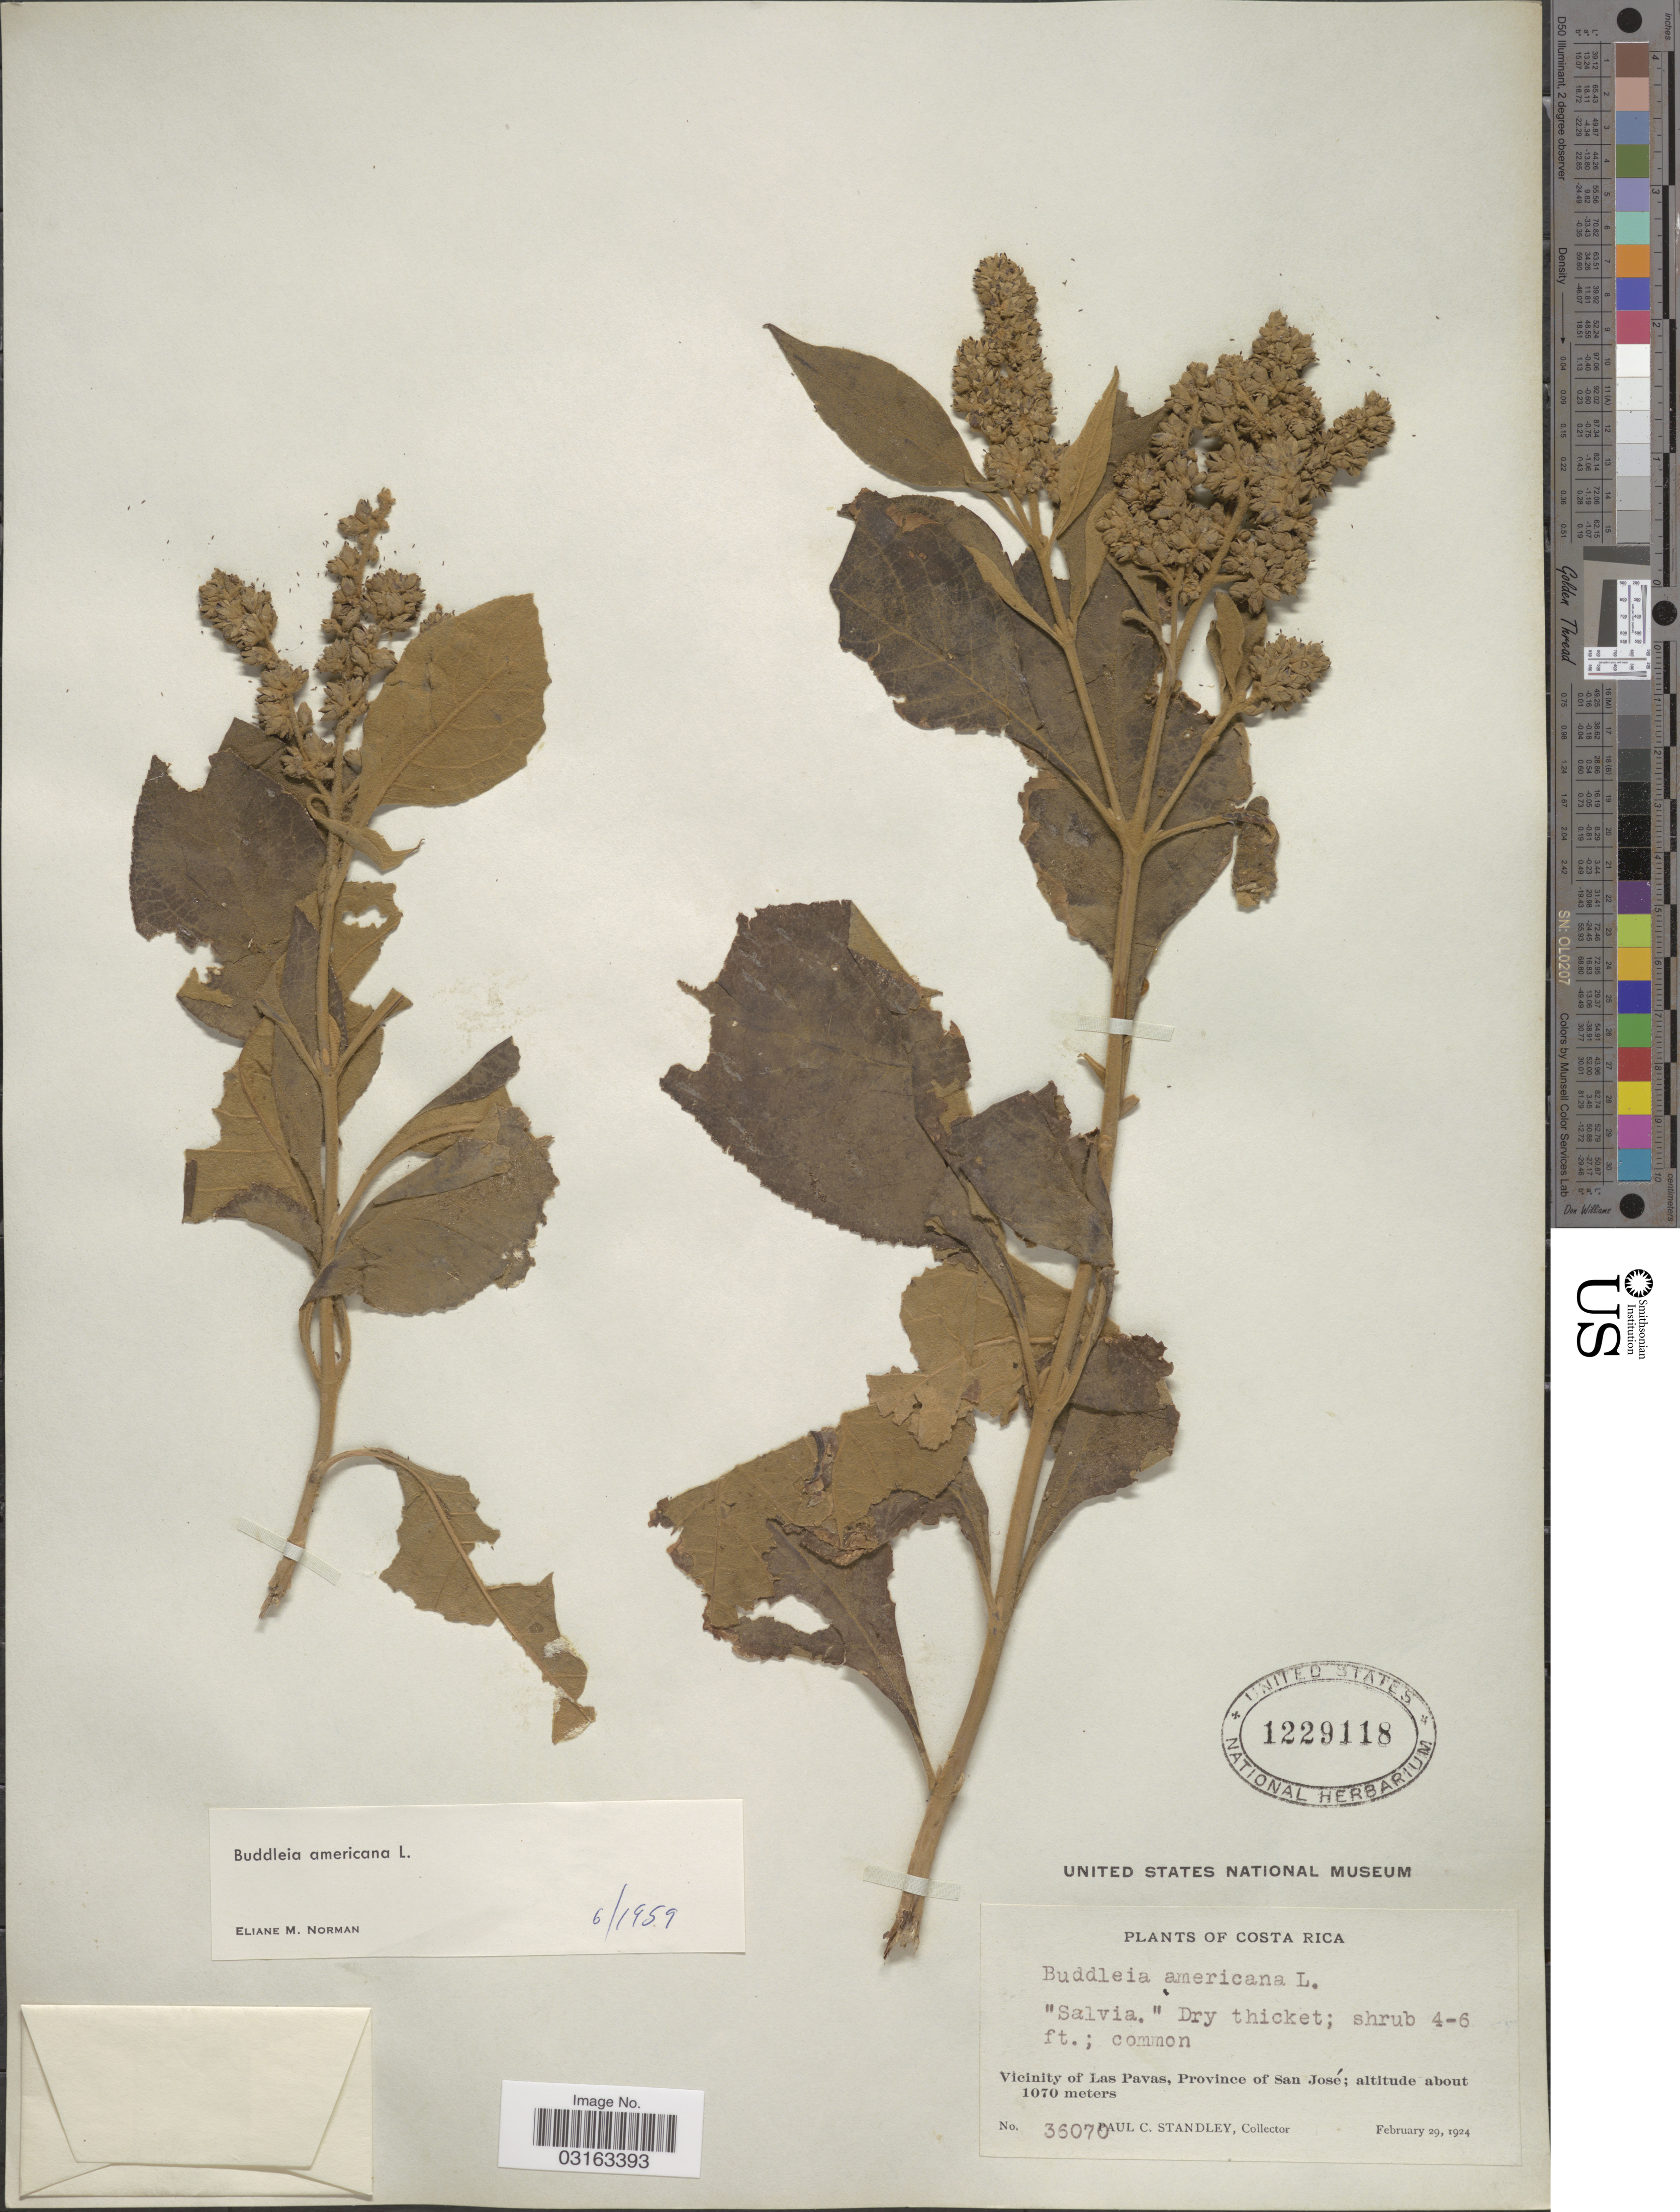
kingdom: Plantae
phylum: Tracheophyta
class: Magnoliopsida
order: Lamiales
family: Scrophulariaceae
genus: Buddleja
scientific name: Buddleja americana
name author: L.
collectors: P. C. Standley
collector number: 36070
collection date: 1924-02-29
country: Costa Rica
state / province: San José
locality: Vicinity of Las Pavas.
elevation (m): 1070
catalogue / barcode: US 1229118